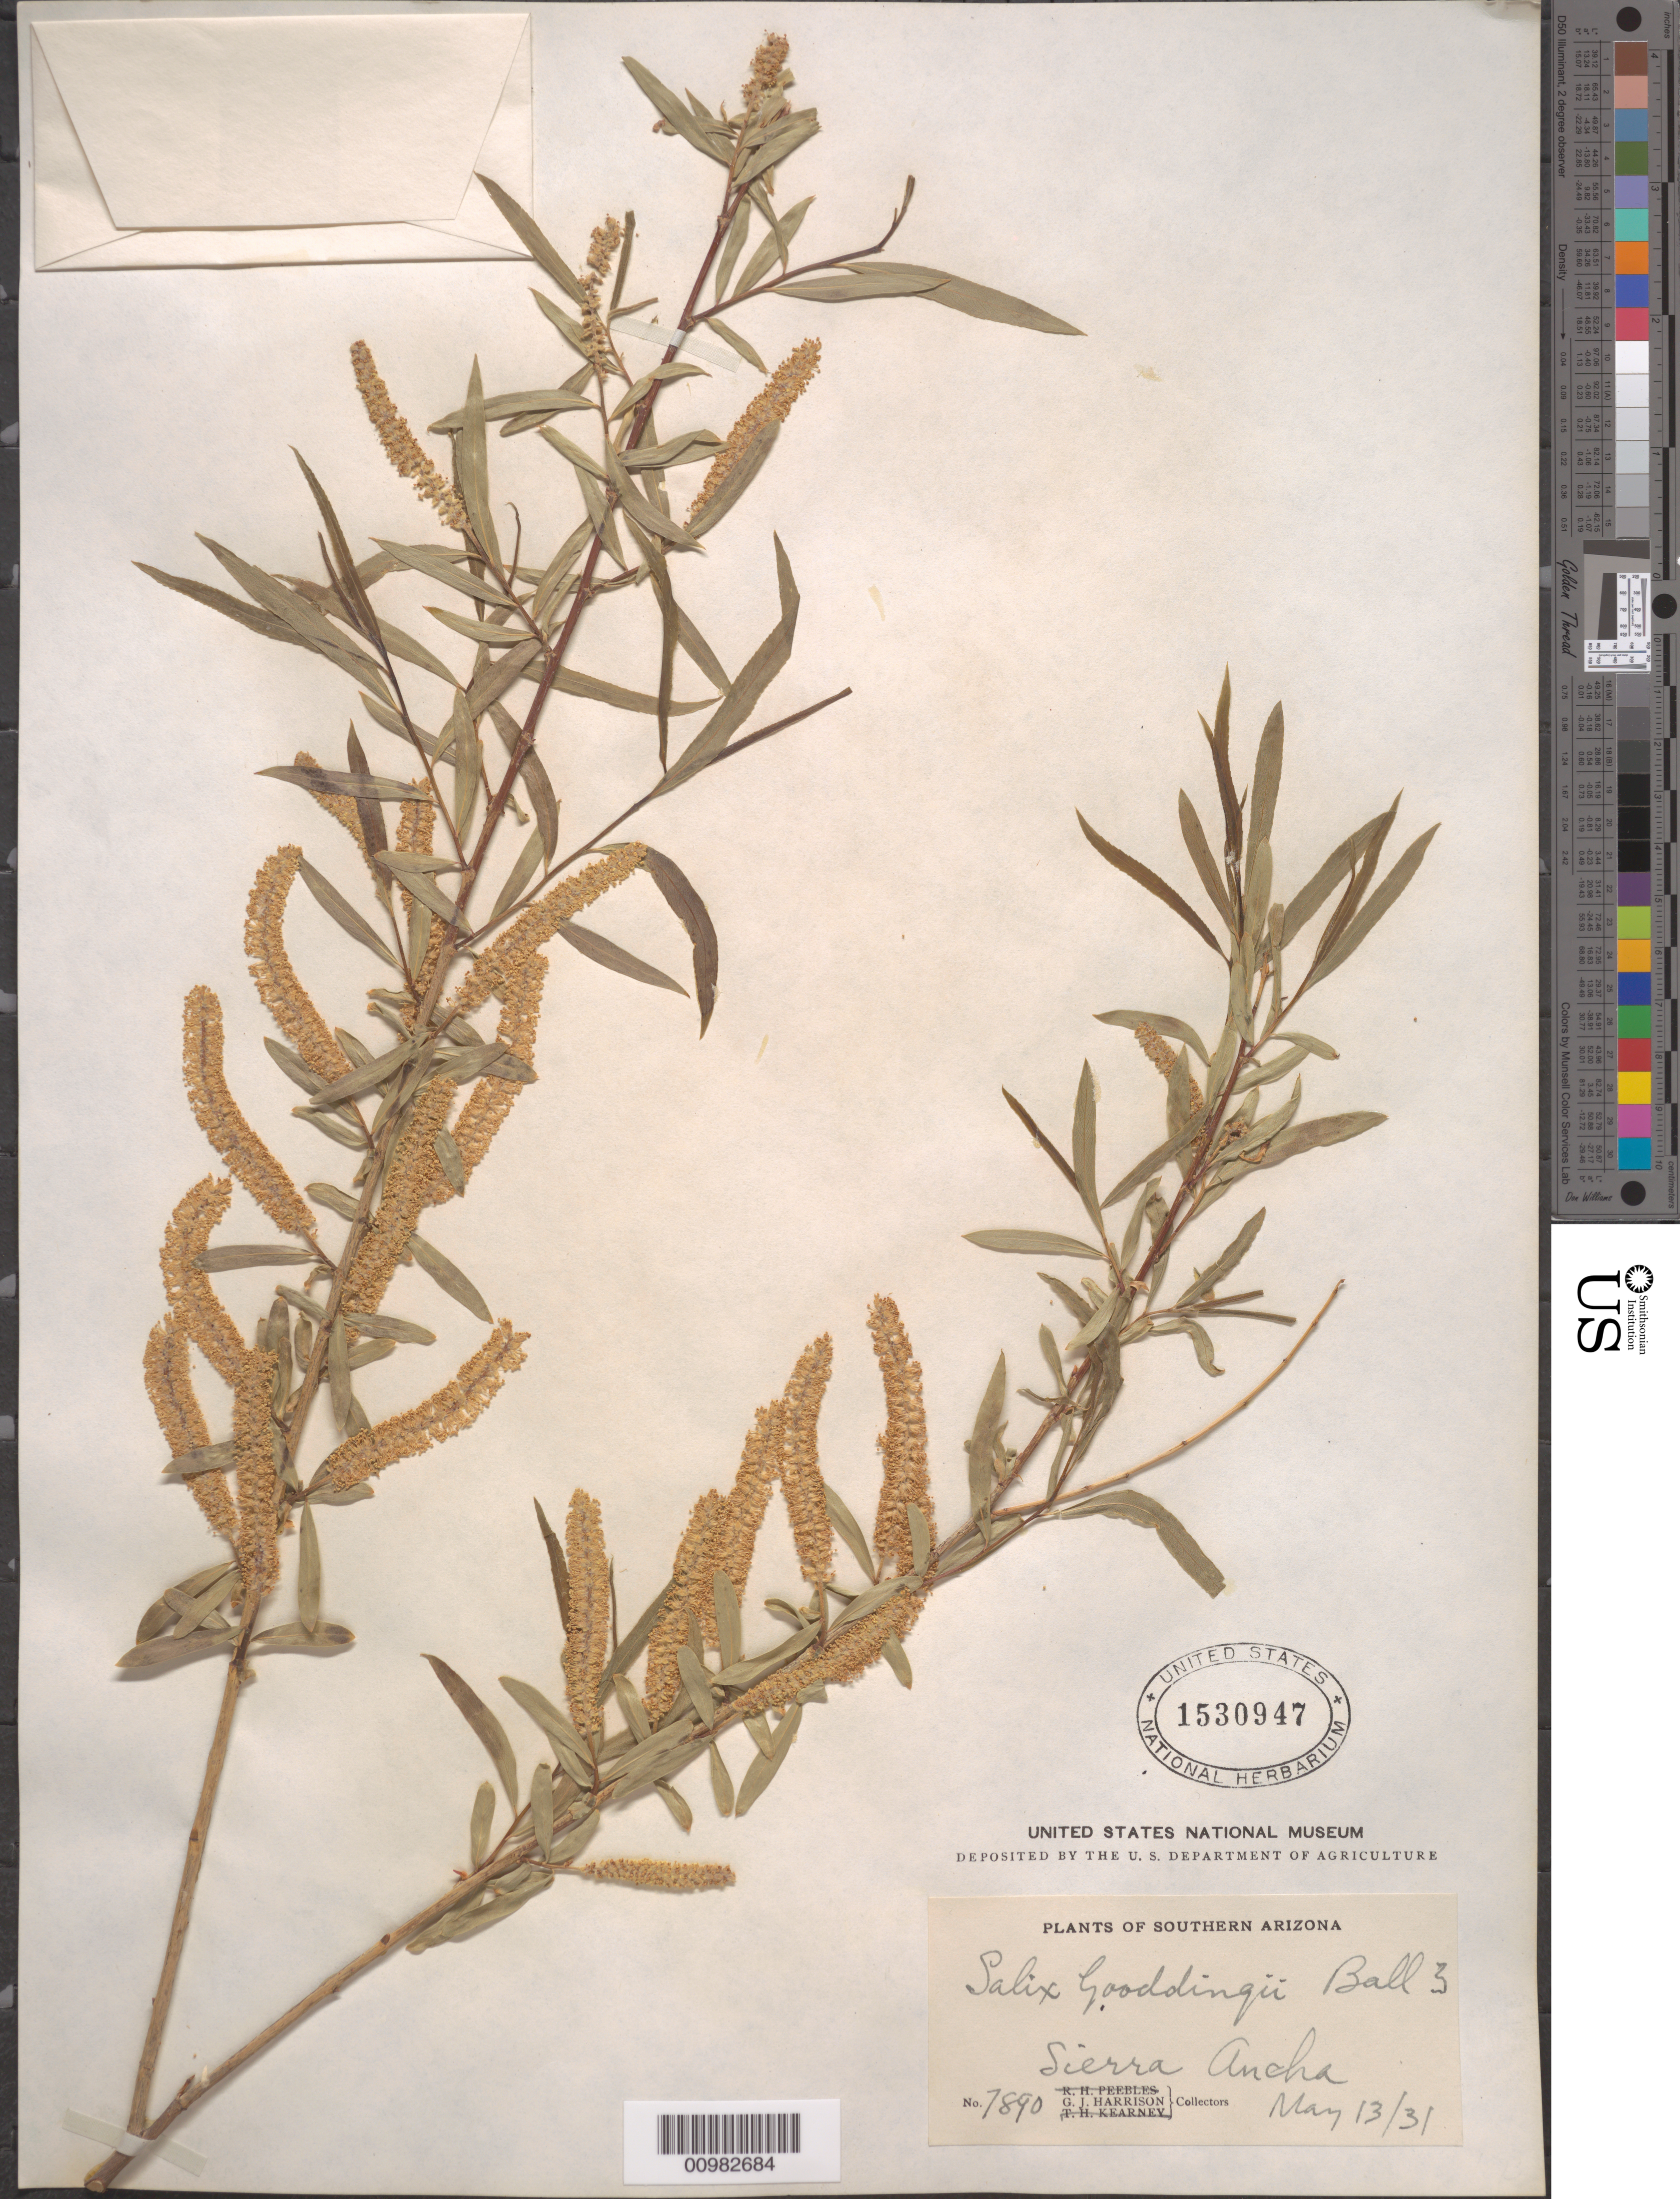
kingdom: Plantae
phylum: Tracheophyta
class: Magnoliopsida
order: Malpighiales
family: Salicaceae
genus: Salix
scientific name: Salix gooddingii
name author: C.R. Ball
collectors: G. J. Harrison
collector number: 7890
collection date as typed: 13 May 1931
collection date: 1931-05-13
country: United States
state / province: Arizona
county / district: Gila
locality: Sierra Ancha.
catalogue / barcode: US 1530947